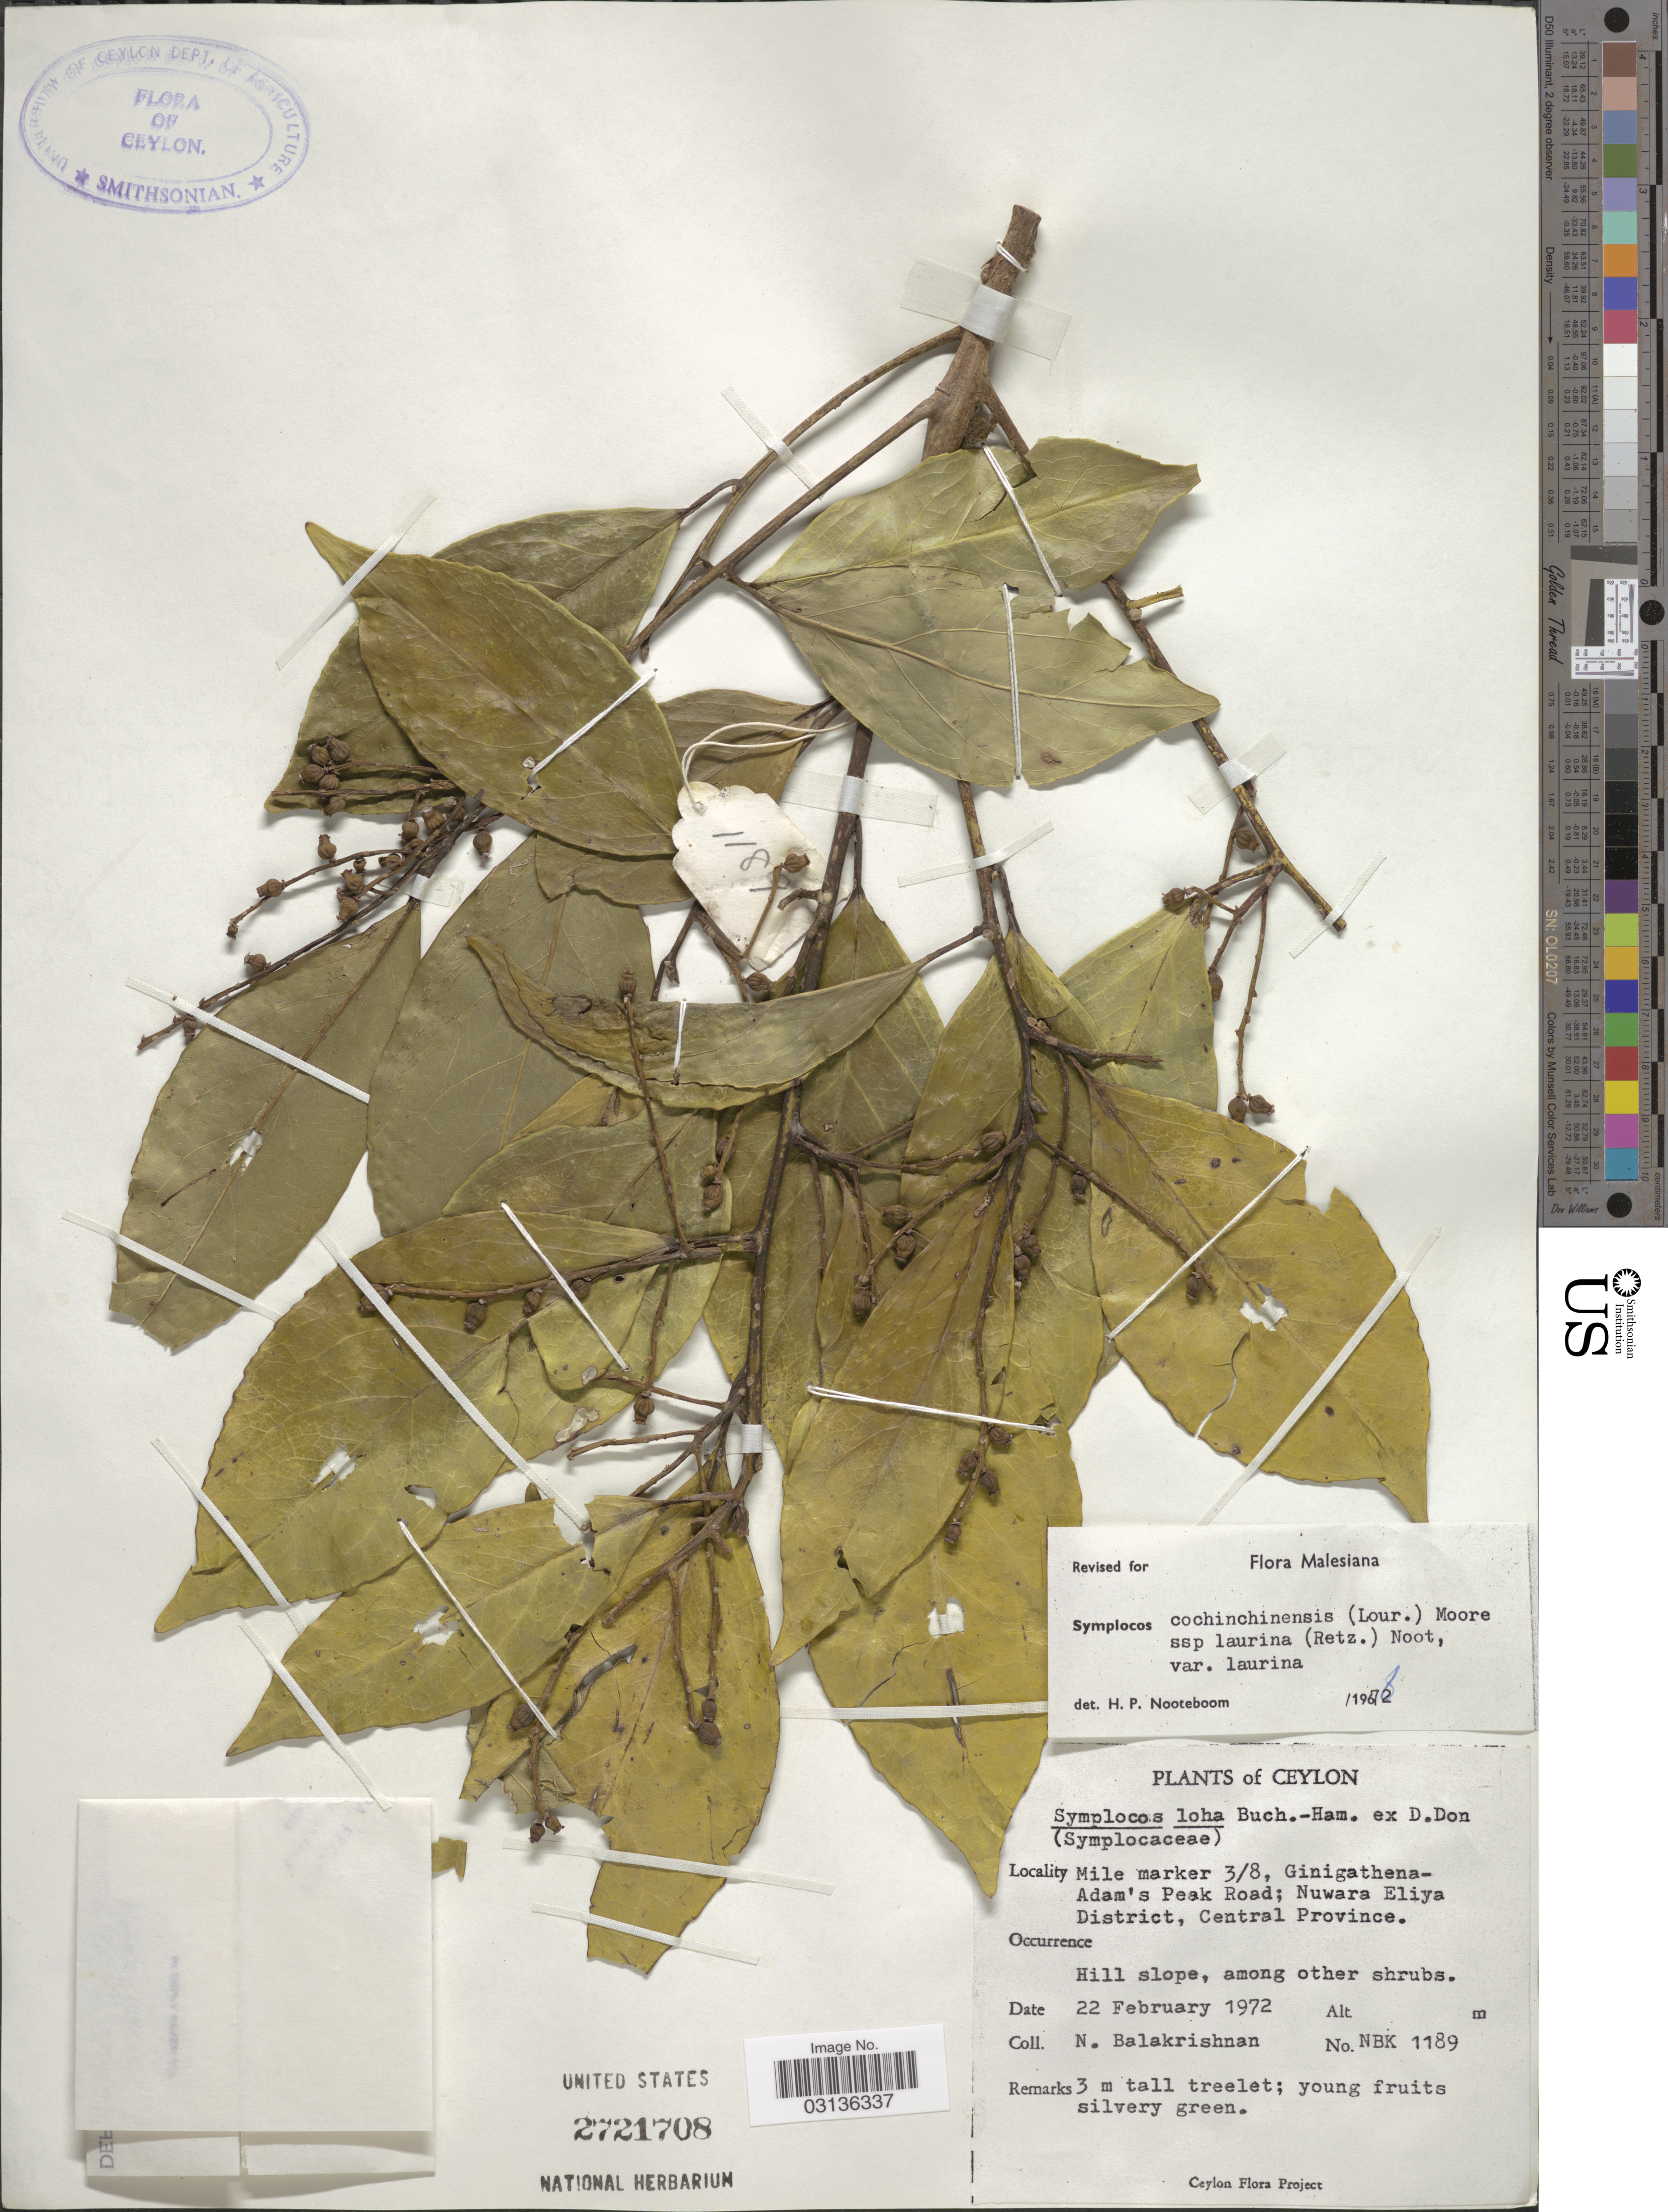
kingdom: Plantae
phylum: Tracheophyta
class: Magnoliopsida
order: Ericales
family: Symplocaceae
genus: Symplocos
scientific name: Symplocos cochinchinensis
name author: (Lour.) S. Moore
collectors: N. Balakrishnan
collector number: NBK1189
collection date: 1972-02-22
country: Sri Lanka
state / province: Central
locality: Ceylon. Mile marker 3/8, Ginigathena-Adam's Peak Road; Nuwara Eliya District, Central Province.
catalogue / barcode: US 2721708